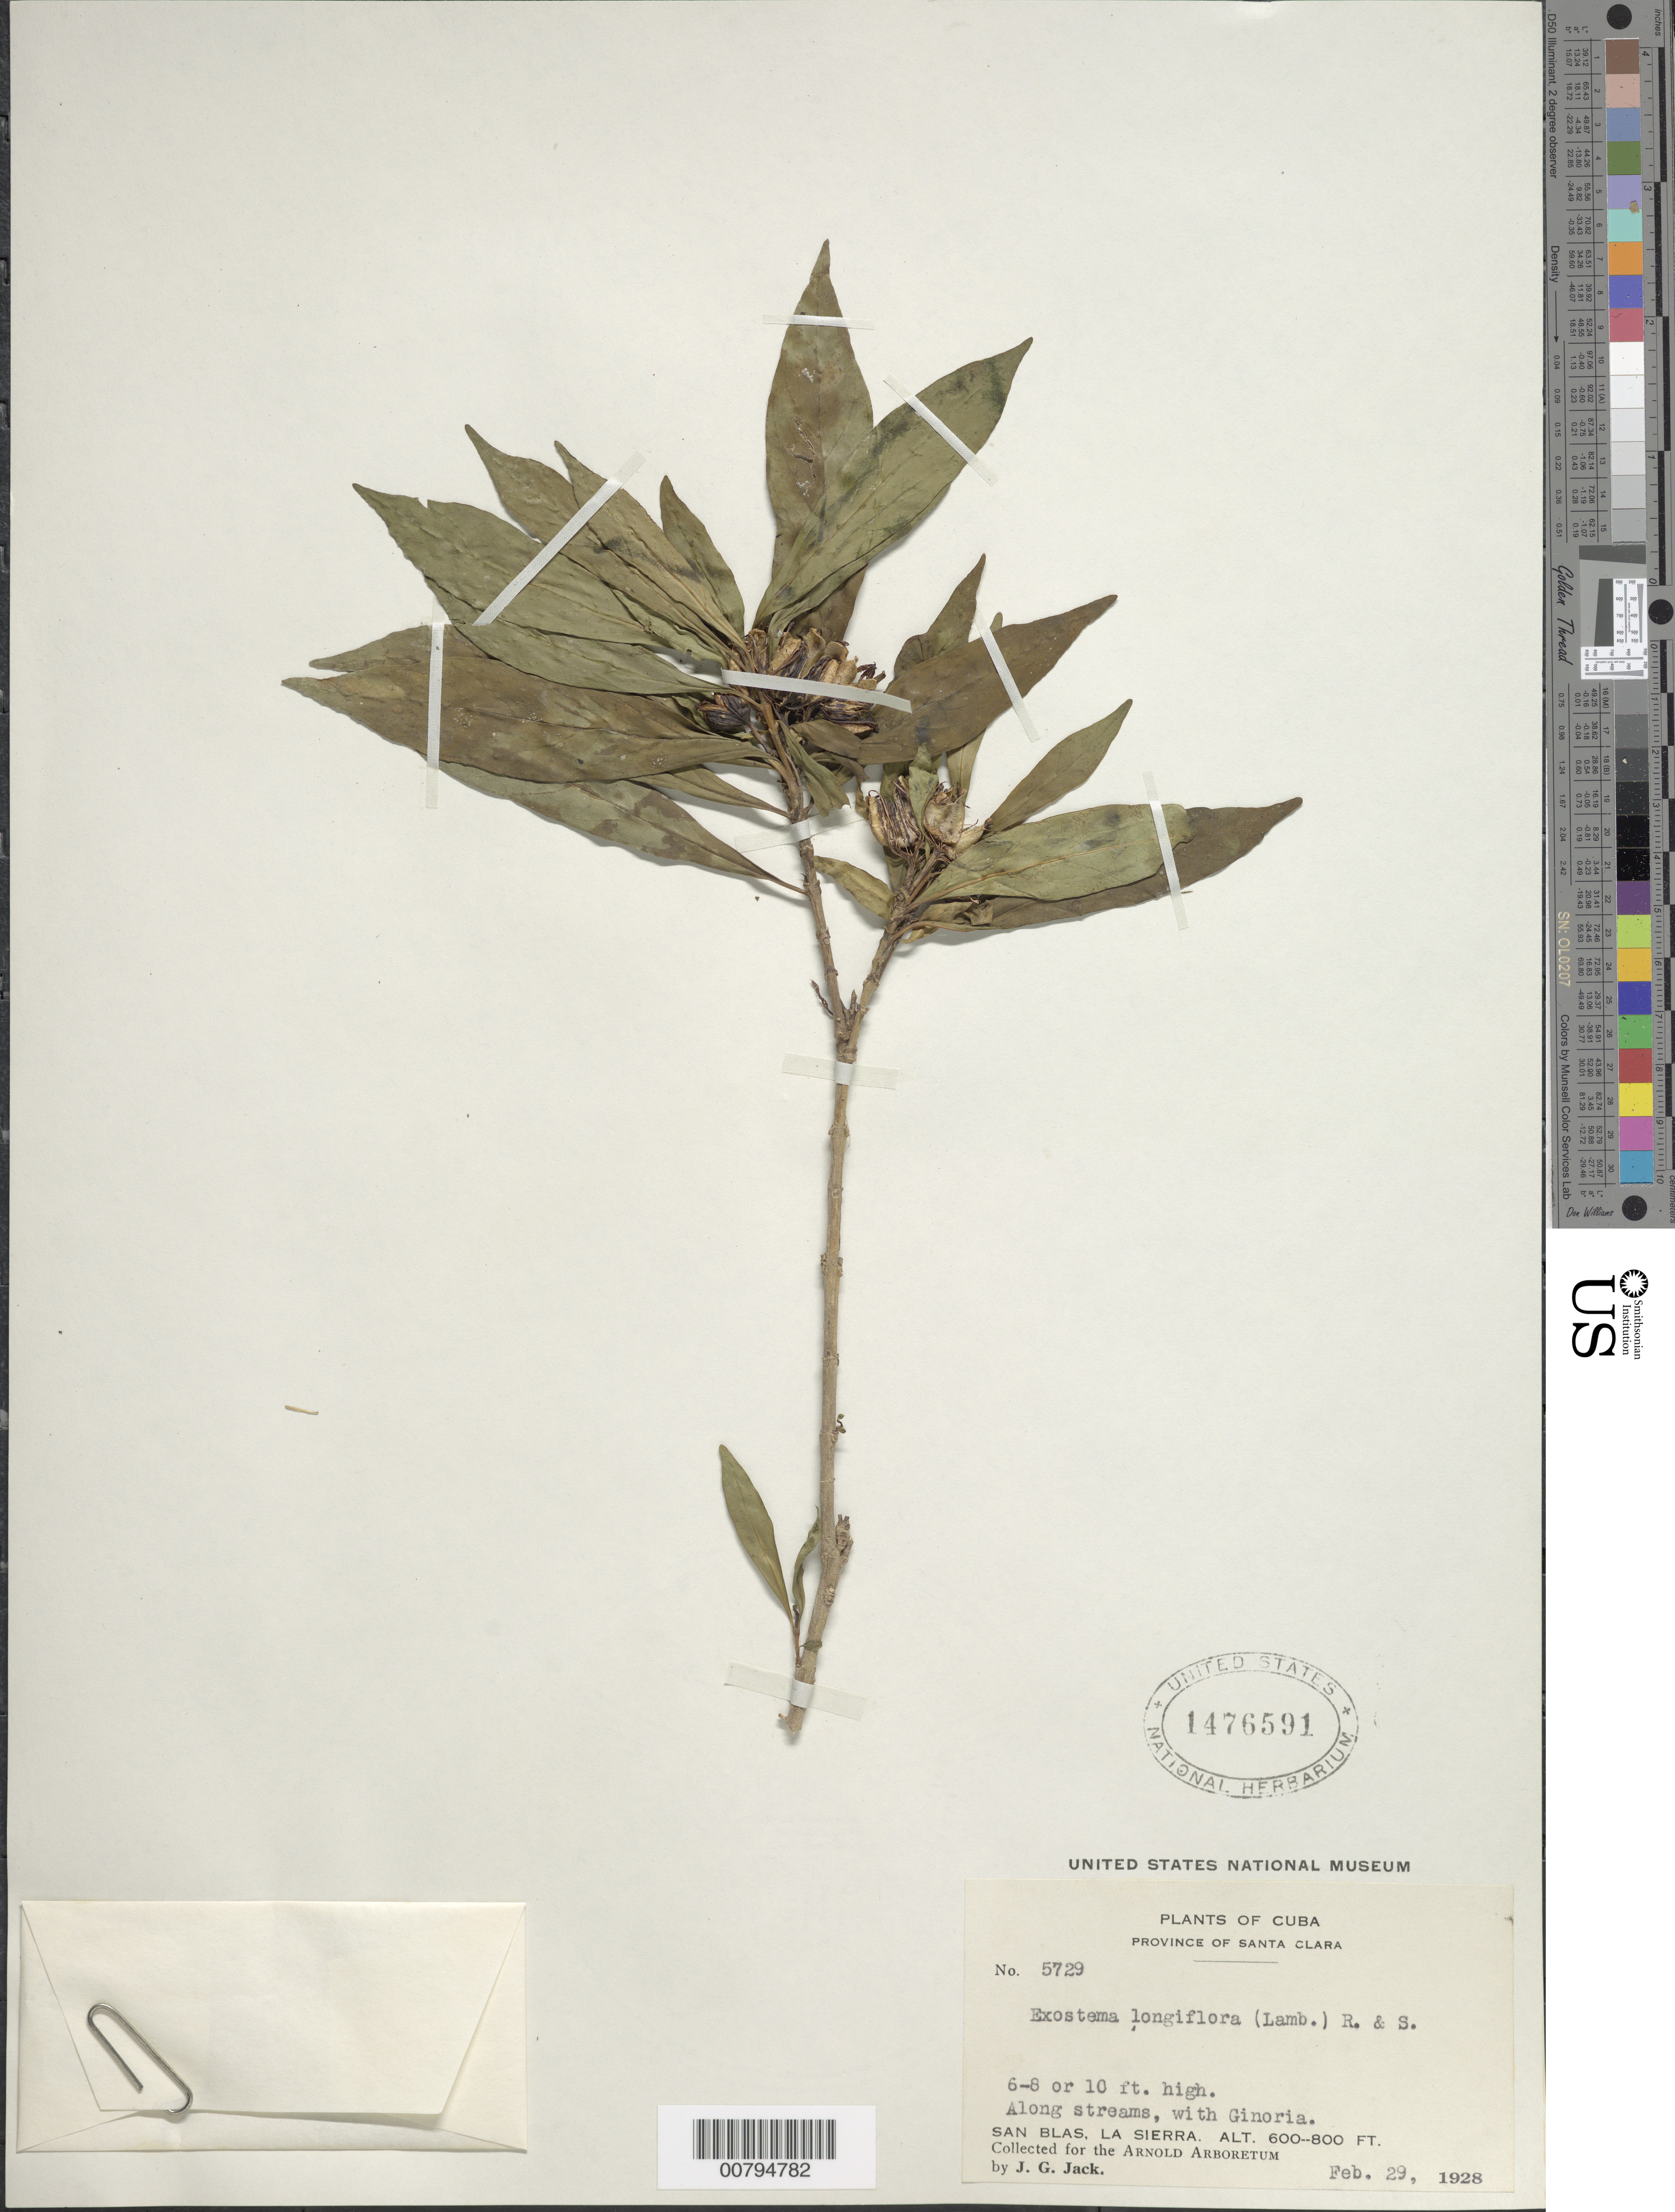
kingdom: Plantae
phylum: Tracheophyta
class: Magnoliopsida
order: Gentianales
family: Rubiaceae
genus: Exostema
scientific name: Exostema longiflorum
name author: (Lamb.) Roem. & Schult.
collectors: J. G. Jack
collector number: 5729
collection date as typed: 29 Feb 1928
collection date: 1928-02-29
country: Cuba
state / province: Las Villas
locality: San Blas, La Sierra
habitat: Along streams, with Ginoria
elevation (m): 183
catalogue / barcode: US 1476591